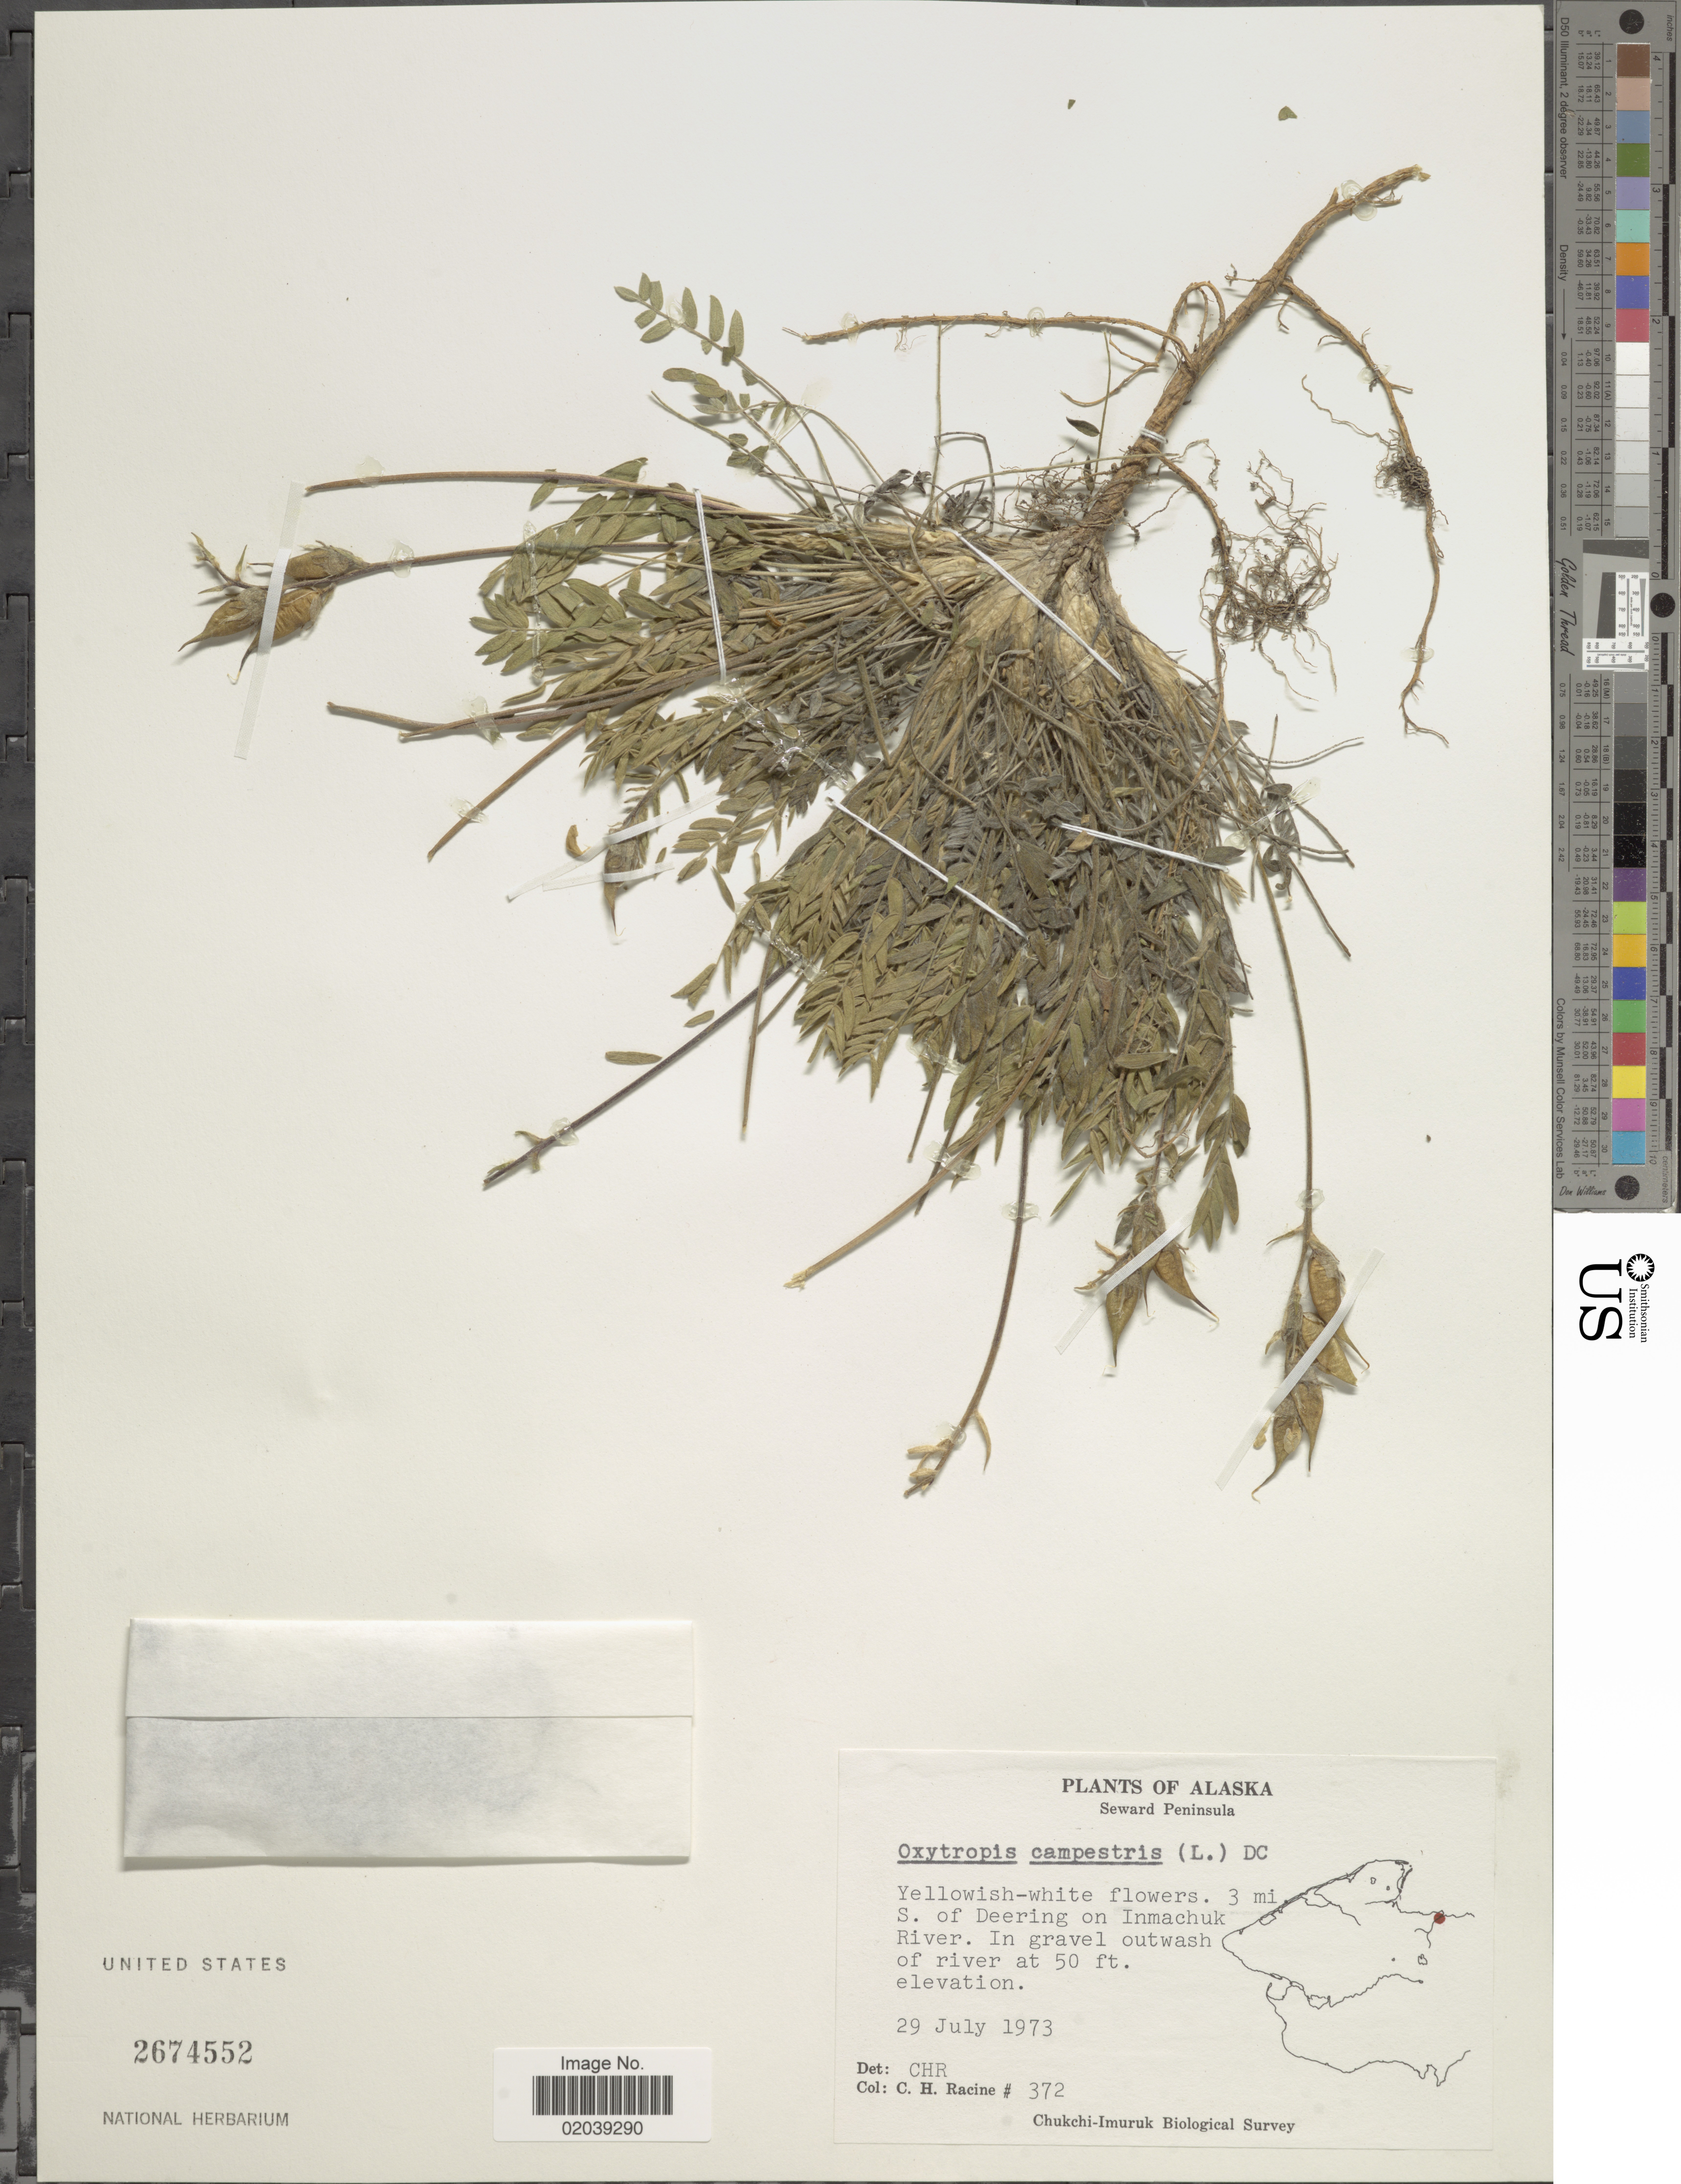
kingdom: Plantae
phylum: Tracheophyta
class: Magnoliopsida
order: Fabales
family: Fabaceae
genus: Oxytropis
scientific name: Oxytropis campestris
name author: (L.) DC.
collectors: C. Racine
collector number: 372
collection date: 1973-07-29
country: United States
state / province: Alaska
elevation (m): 15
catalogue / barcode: US 2674552